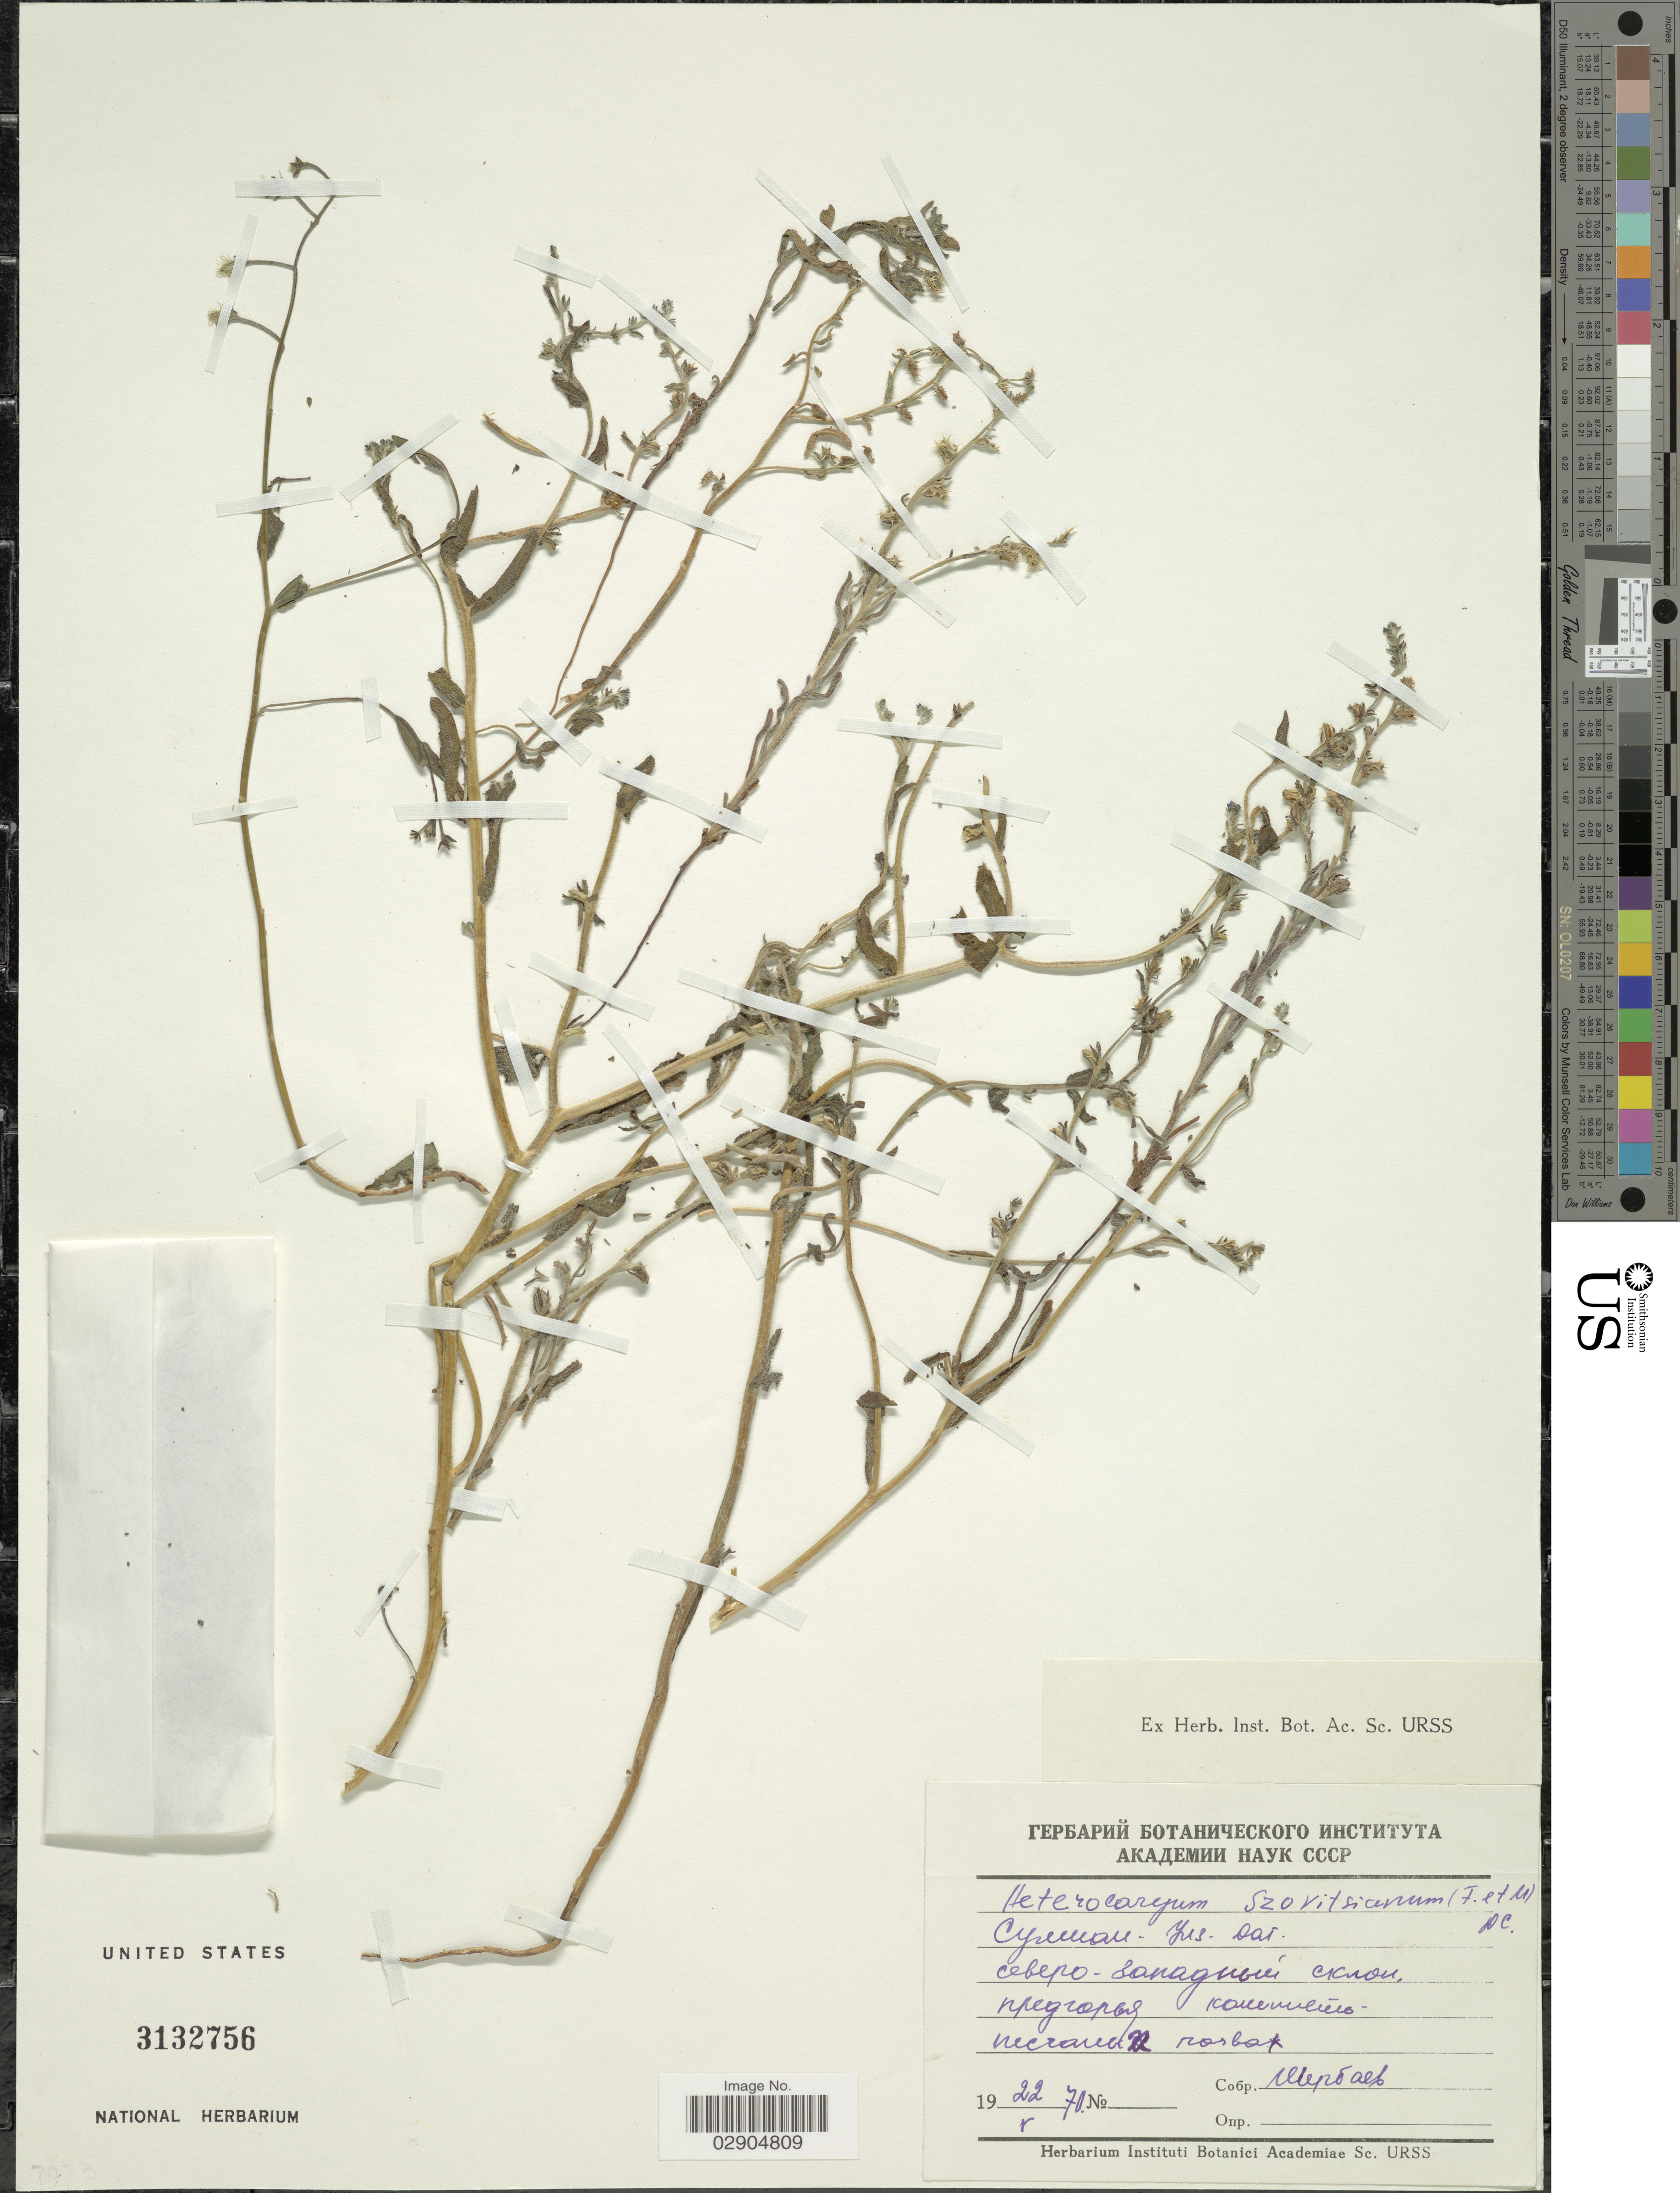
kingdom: Plantae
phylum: Tracheophyta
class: Magnoliopsida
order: Boraginales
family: Boraginaceae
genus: Heterocaryum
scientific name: Heterocaryum szovitsianum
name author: (Fisch. & C.A. Mey.) A. DC.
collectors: Sherbaev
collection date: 1970-05-22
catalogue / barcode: US 3132756